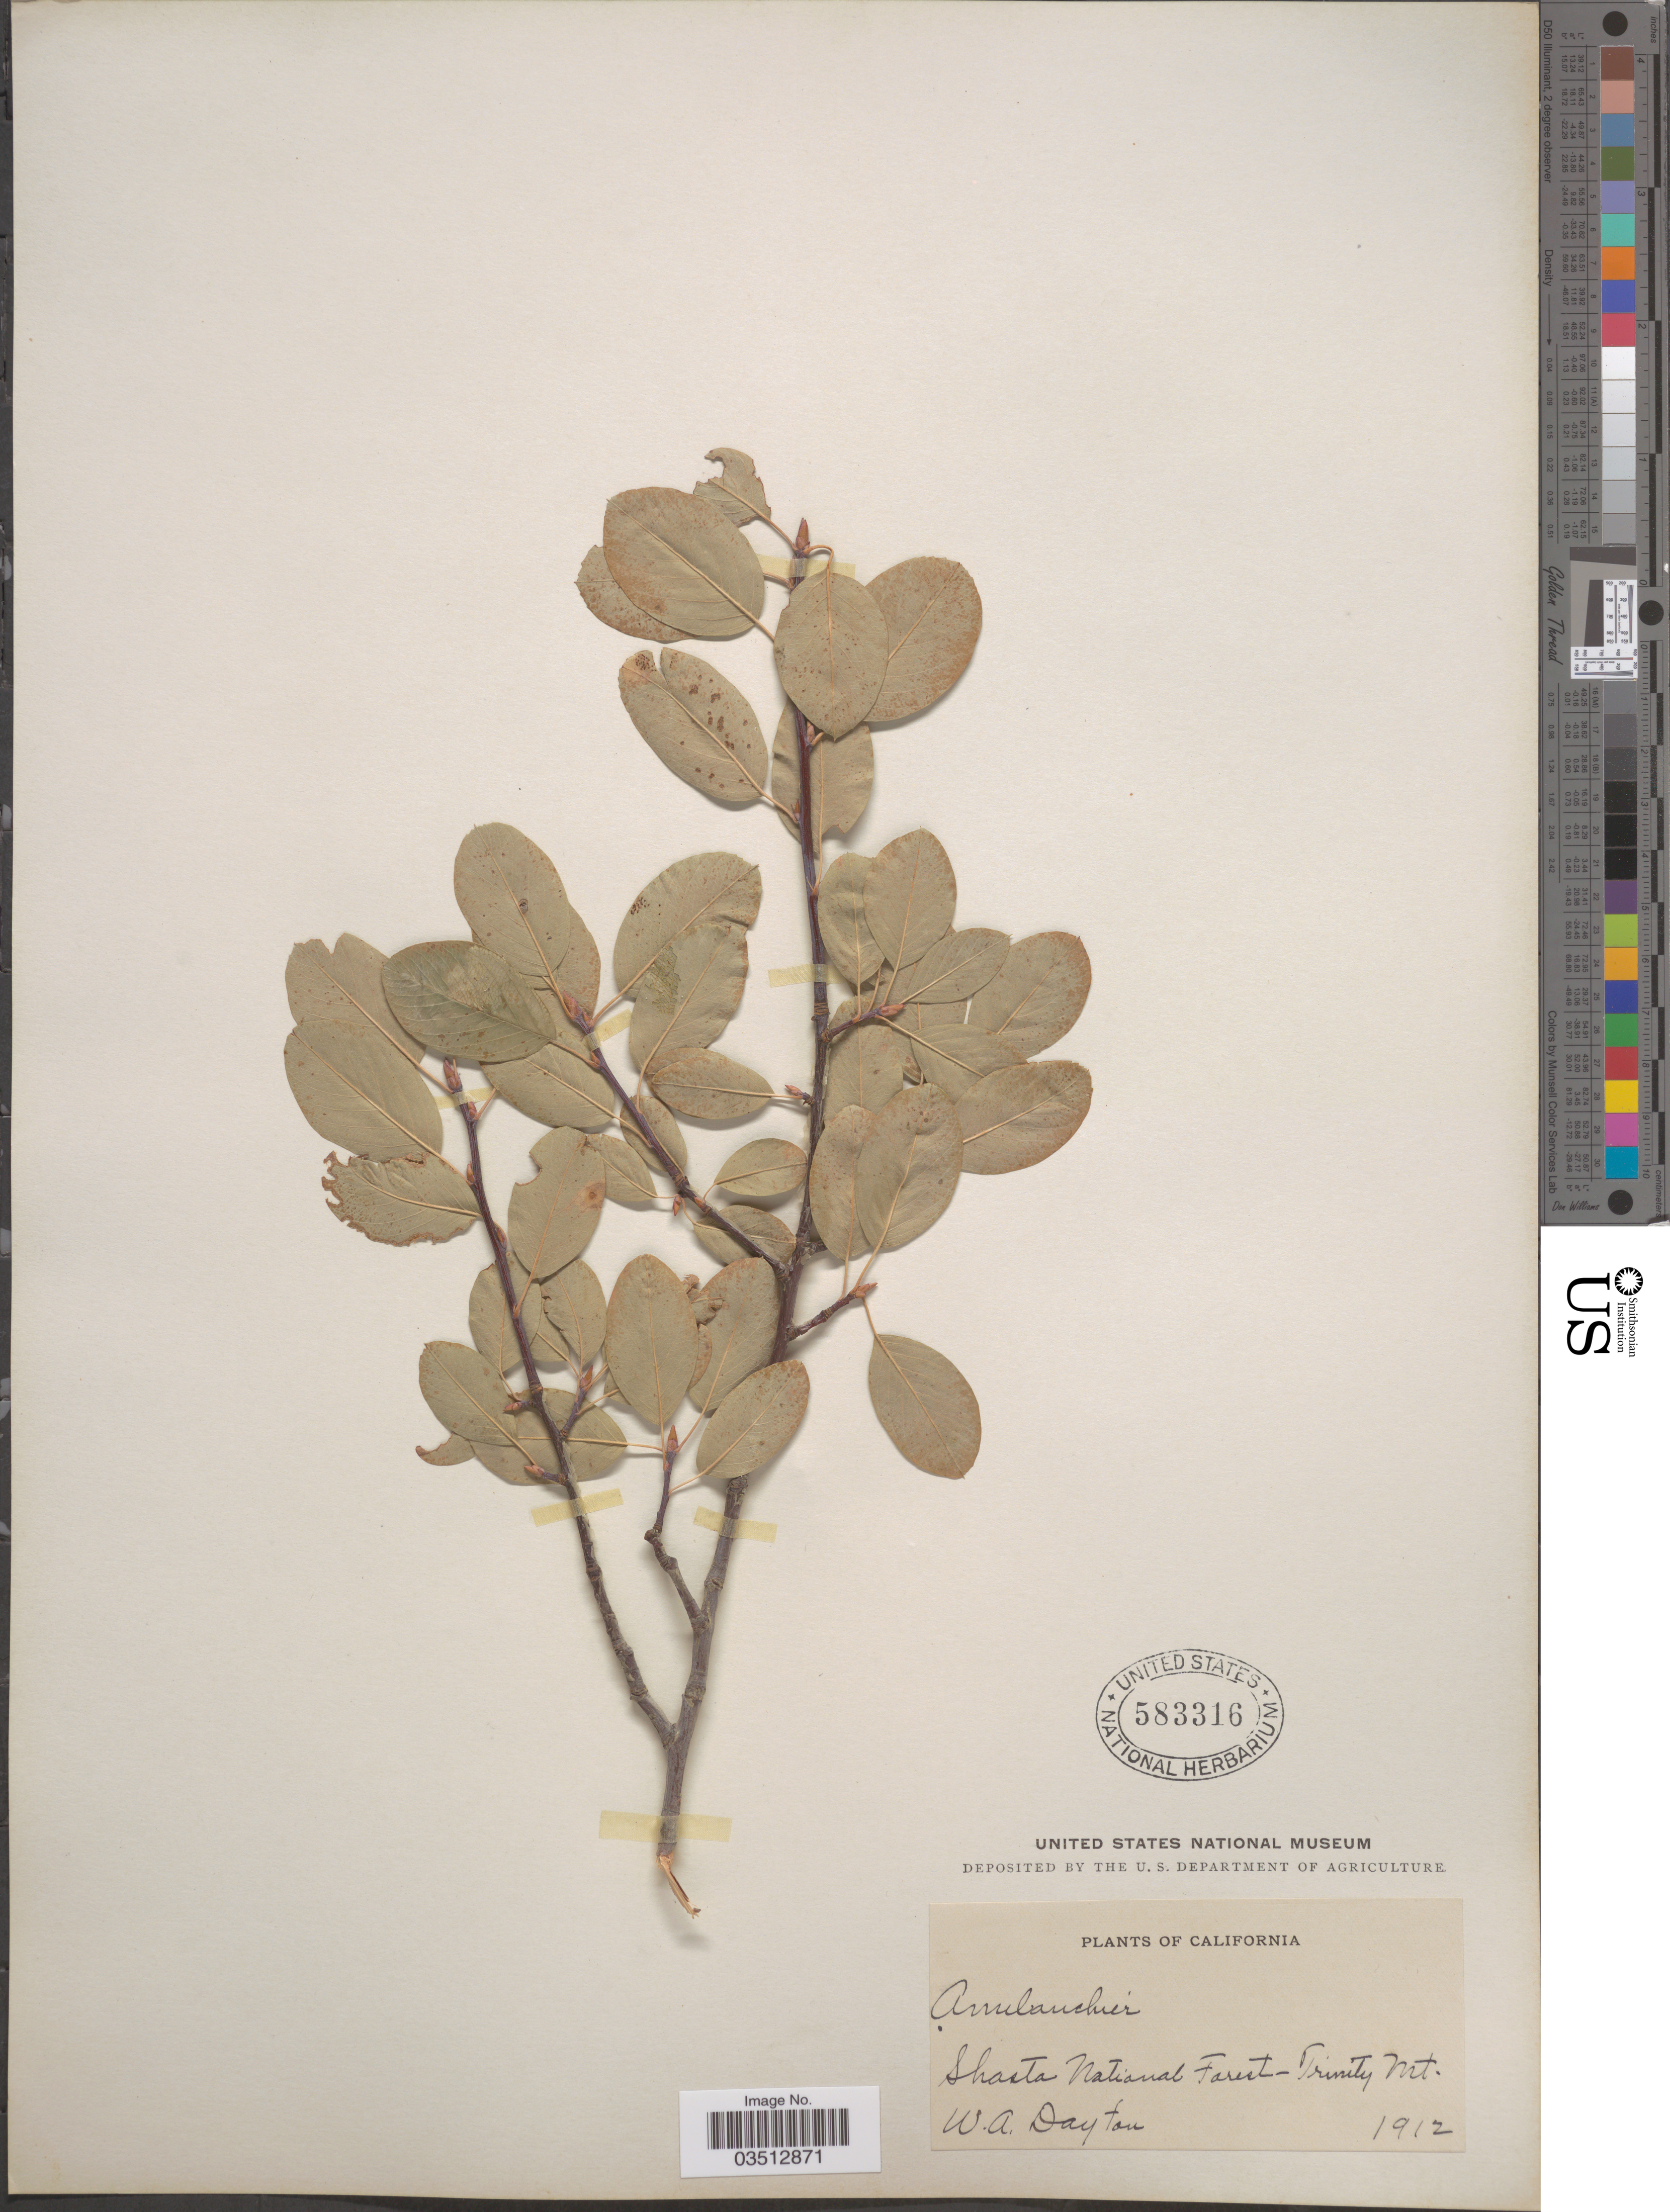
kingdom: Plantae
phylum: Tracheophyta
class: Magnoliopsida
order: Rosales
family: Rosaceae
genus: Amelanchier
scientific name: Amelanchier sp.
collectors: W. Dayton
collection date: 1912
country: United States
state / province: California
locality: Shasta National Forest. Trinity Mt.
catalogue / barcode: US 583316